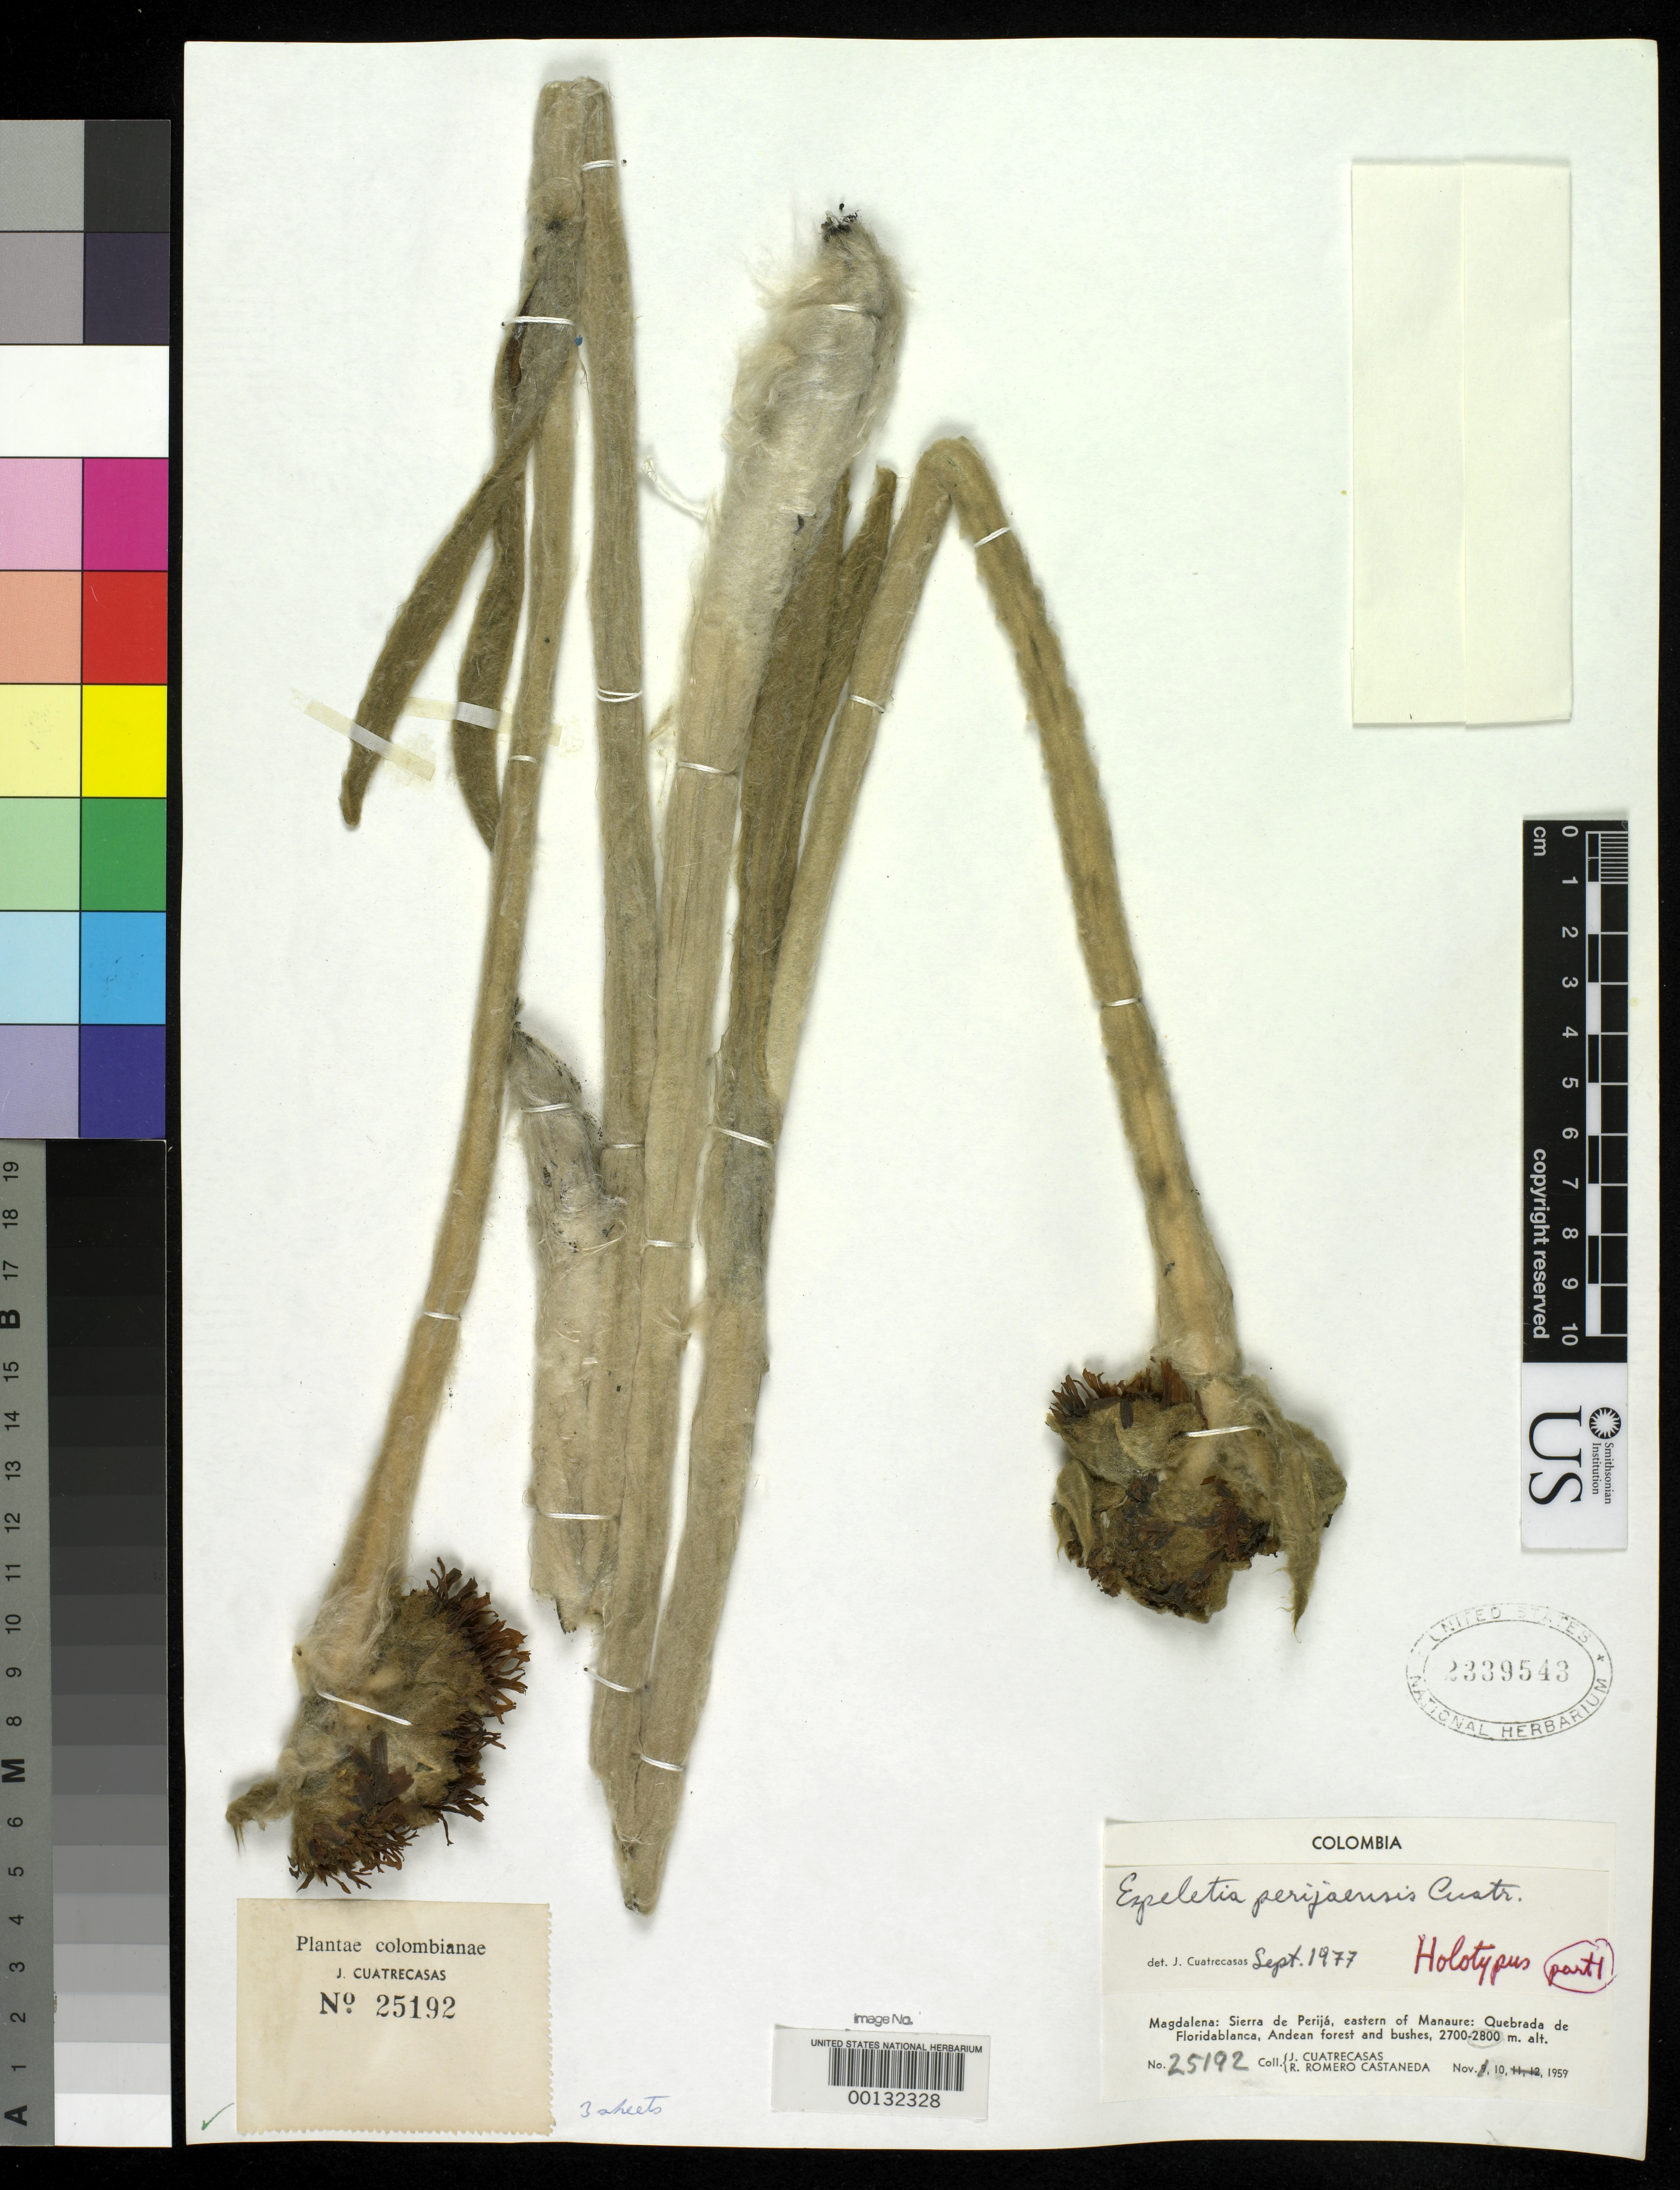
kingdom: Plantae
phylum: Tracheophyta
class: Magnoliopsida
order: Asterales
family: Asteraceae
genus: Espeletia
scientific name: Espeletia perijaensis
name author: Cuatrec.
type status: Holotype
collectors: J. Cuatrecasas & R. Romero Castañeda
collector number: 25192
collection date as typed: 10 Nov 1959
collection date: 1959-11-10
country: Colombia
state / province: Magdalena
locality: Sierra de Perija, Quebrada de Florida Blanca.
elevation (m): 2800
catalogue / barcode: US 2339543